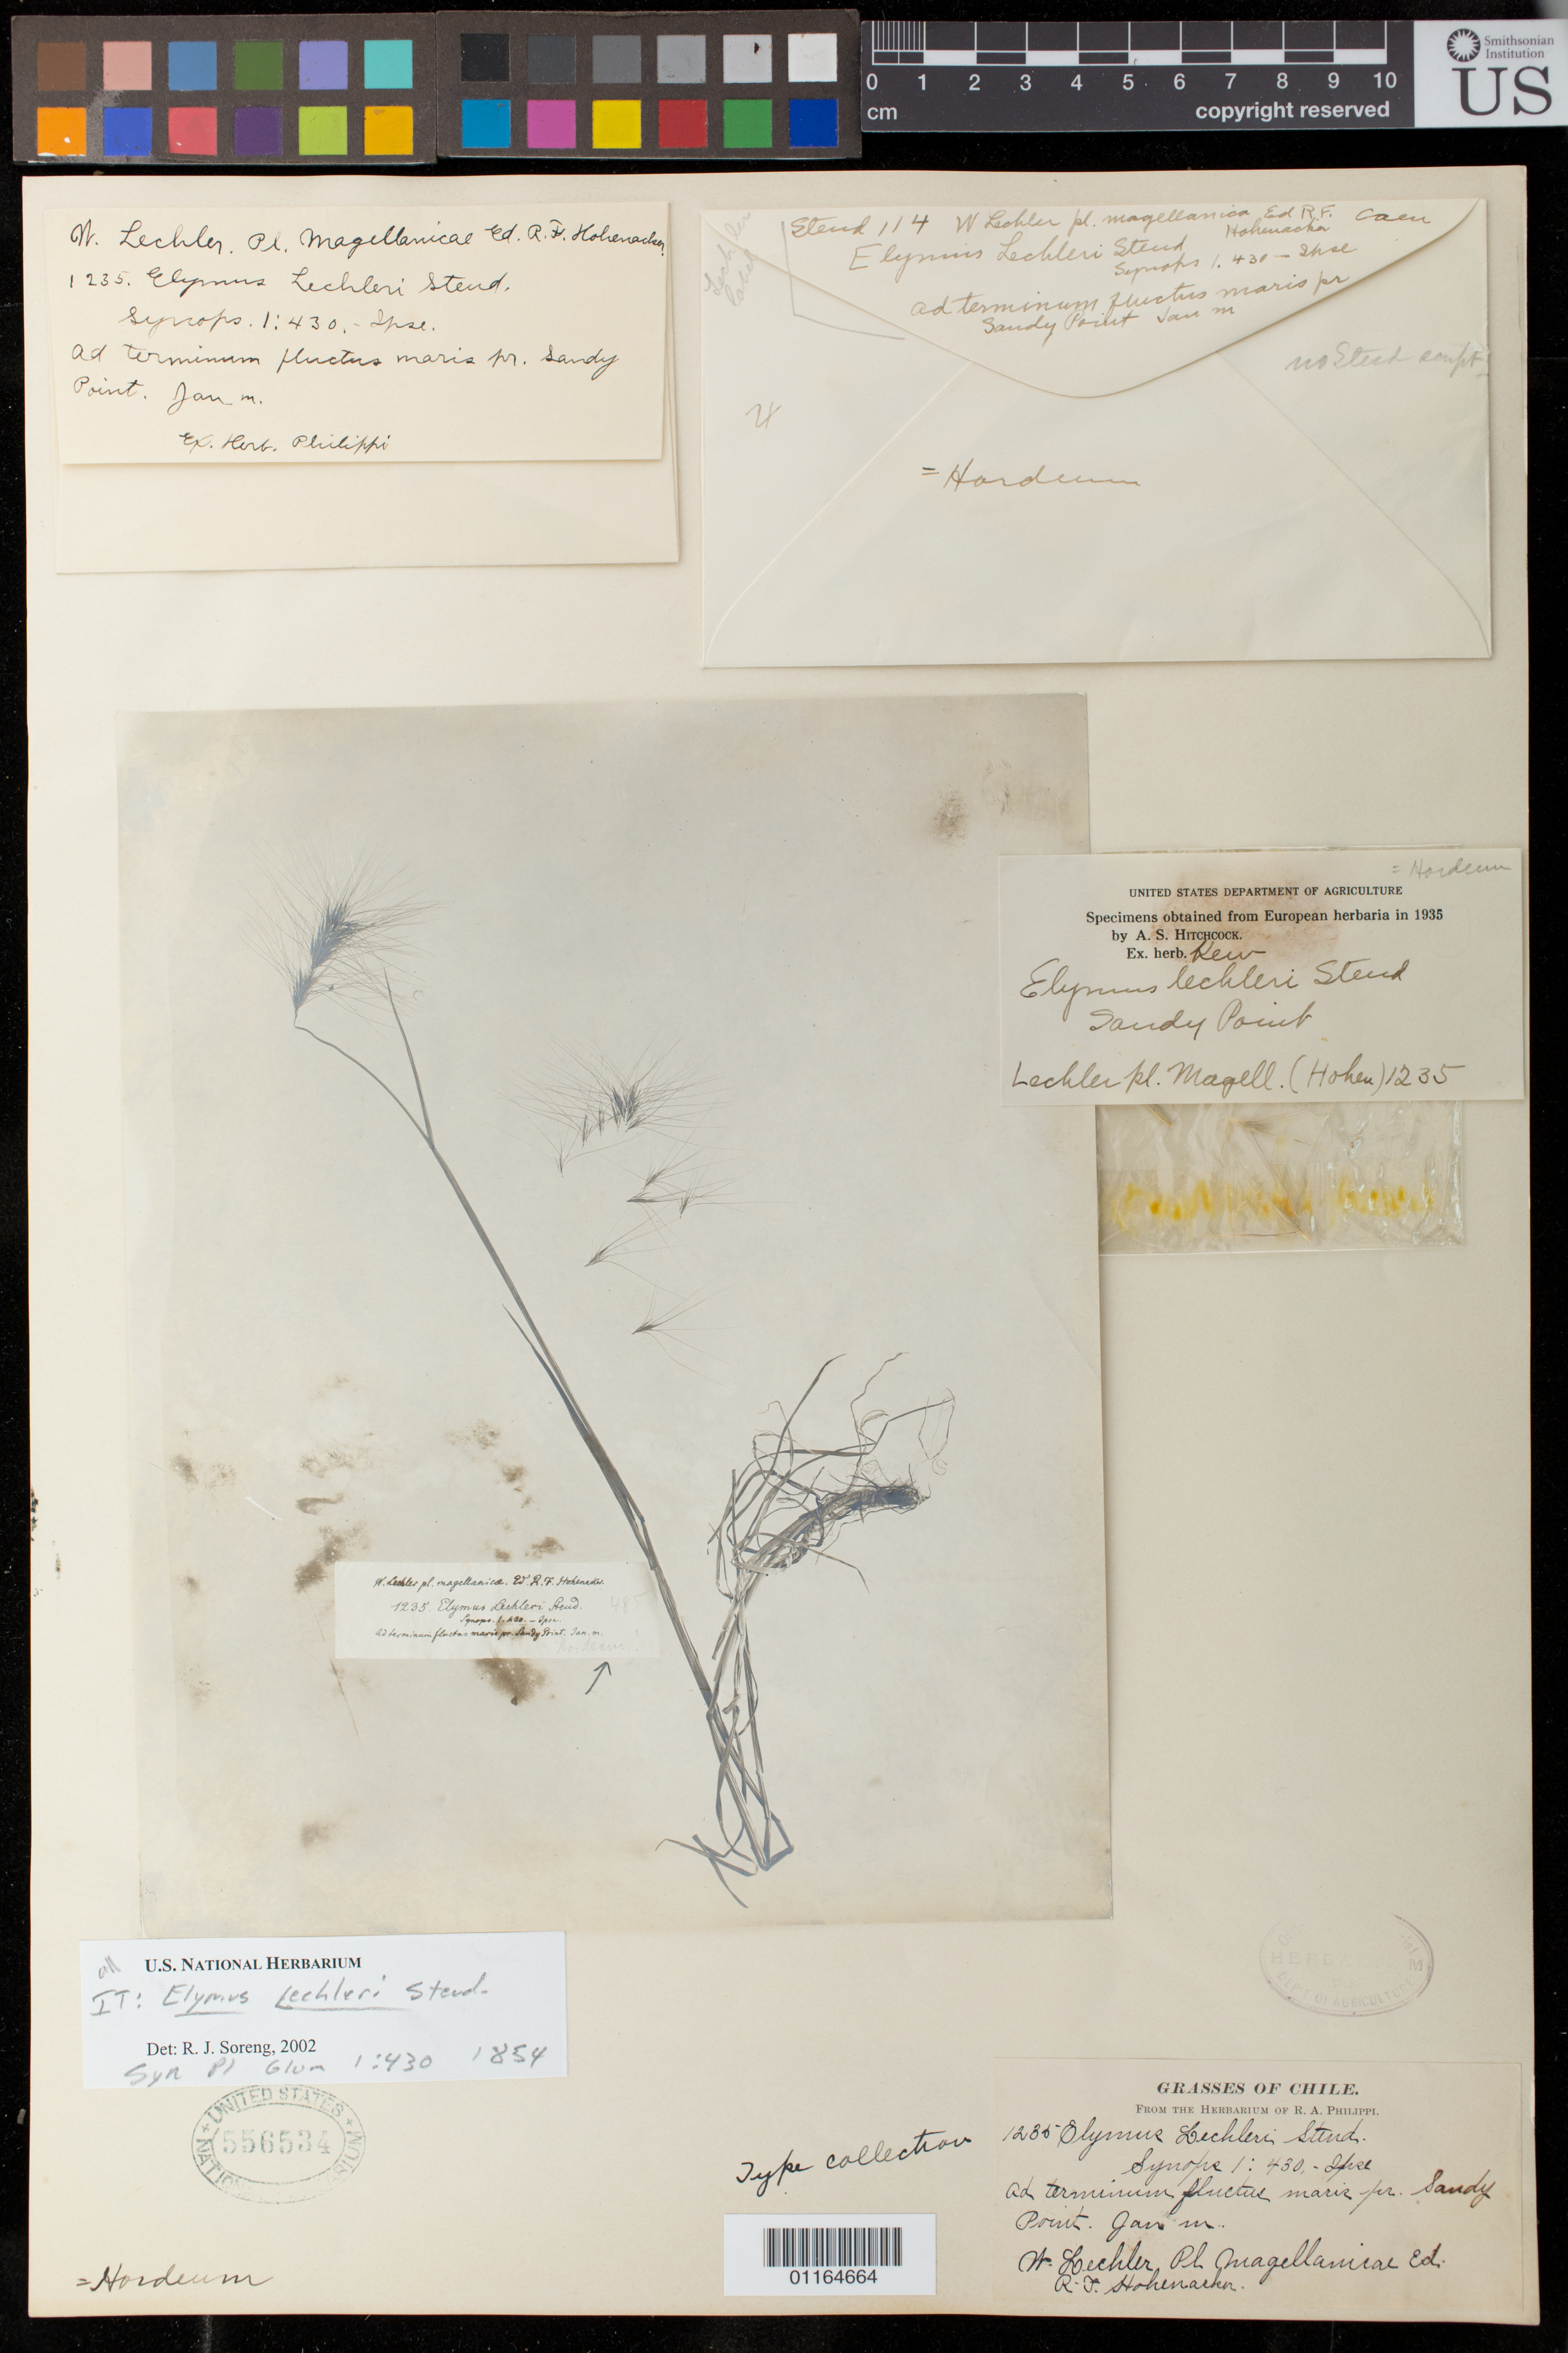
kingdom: Plantae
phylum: Tracheophyta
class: Liliopsida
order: Poales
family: Poaceae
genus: Elymus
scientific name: Elymus lechleri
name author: Steud.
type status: Isotype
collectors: W. Lechler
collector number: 1235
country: Chile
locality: Sandy Point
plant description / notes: Photograph and fragmentary material of type specimen ex herb. Philippi; also fragmentary material of type specimens (same collection) ex herb. Caen, ex herb. Kew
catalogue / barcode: US 556534